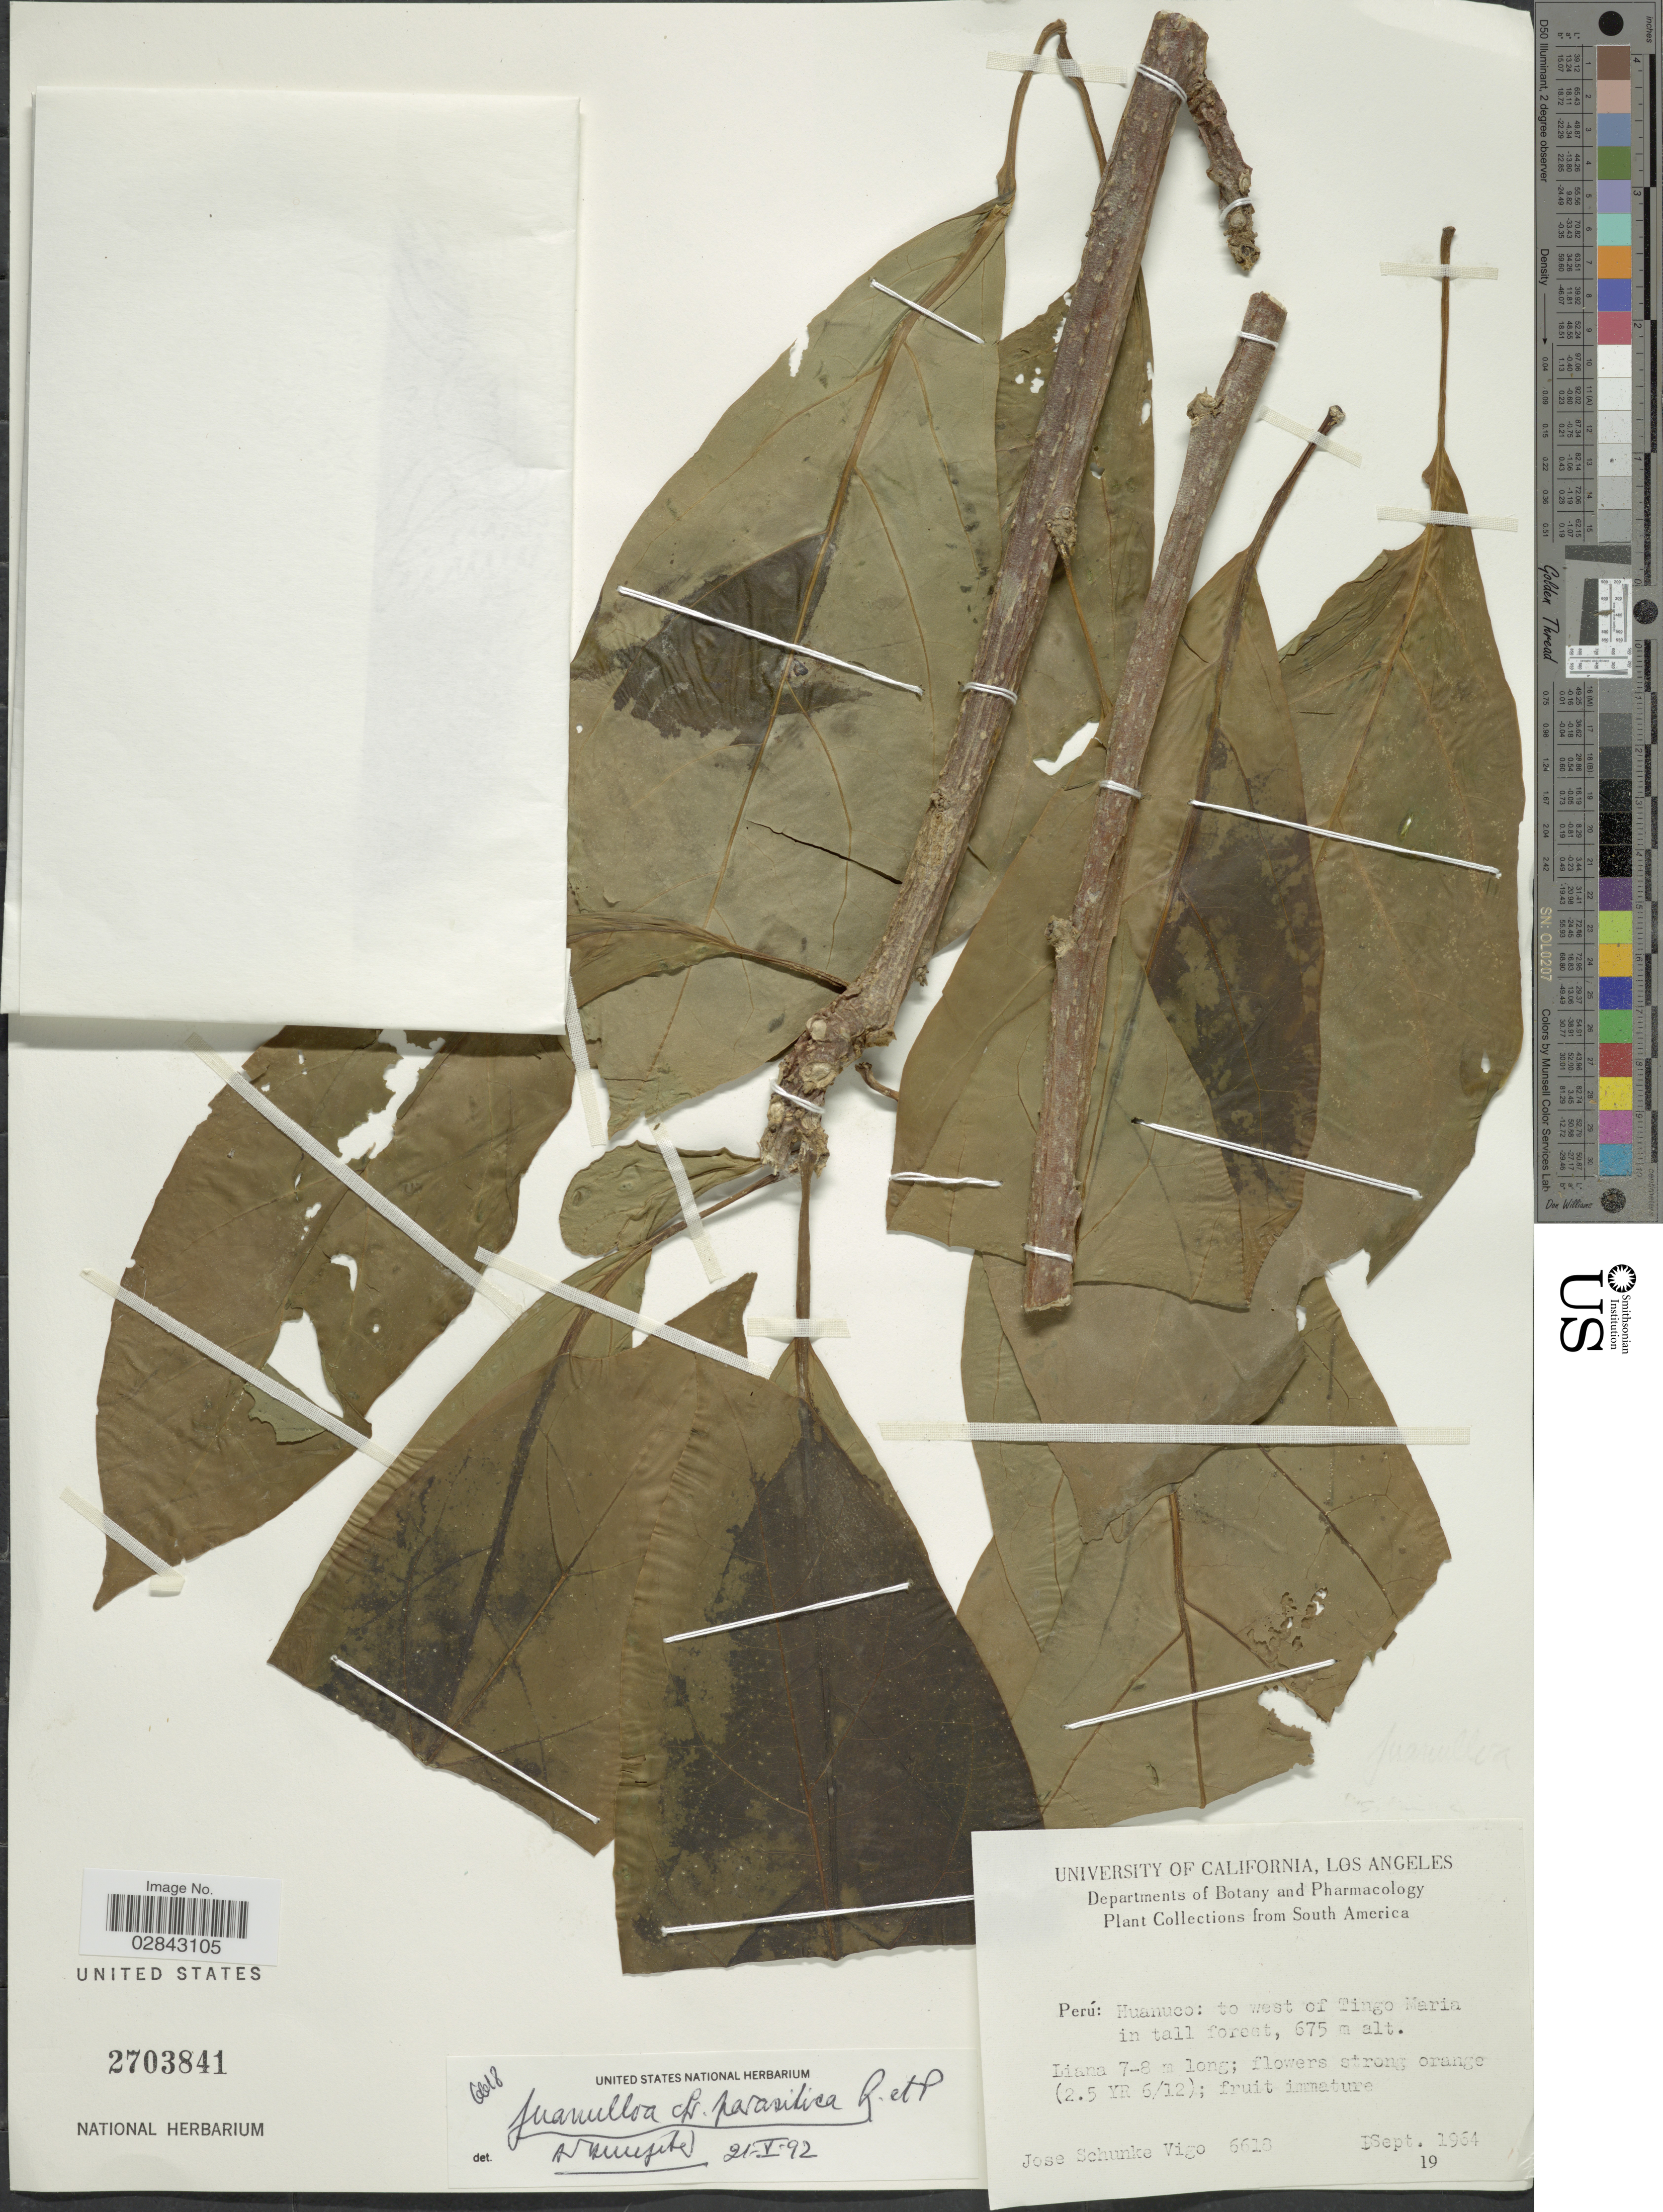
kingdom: Plantae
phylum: Tracheophyta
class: Magnoliopsida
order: Solanales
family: Solanaceae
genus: Juanulloa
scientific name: Juanulloa parasitica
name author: Ruiz & Pav.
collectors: J. Schunke Vigo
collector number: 6618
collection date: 1964-09-01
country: Peru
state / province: Huánuco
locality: To west of Tingo Maria.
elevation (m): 675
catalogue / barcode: US 2703841